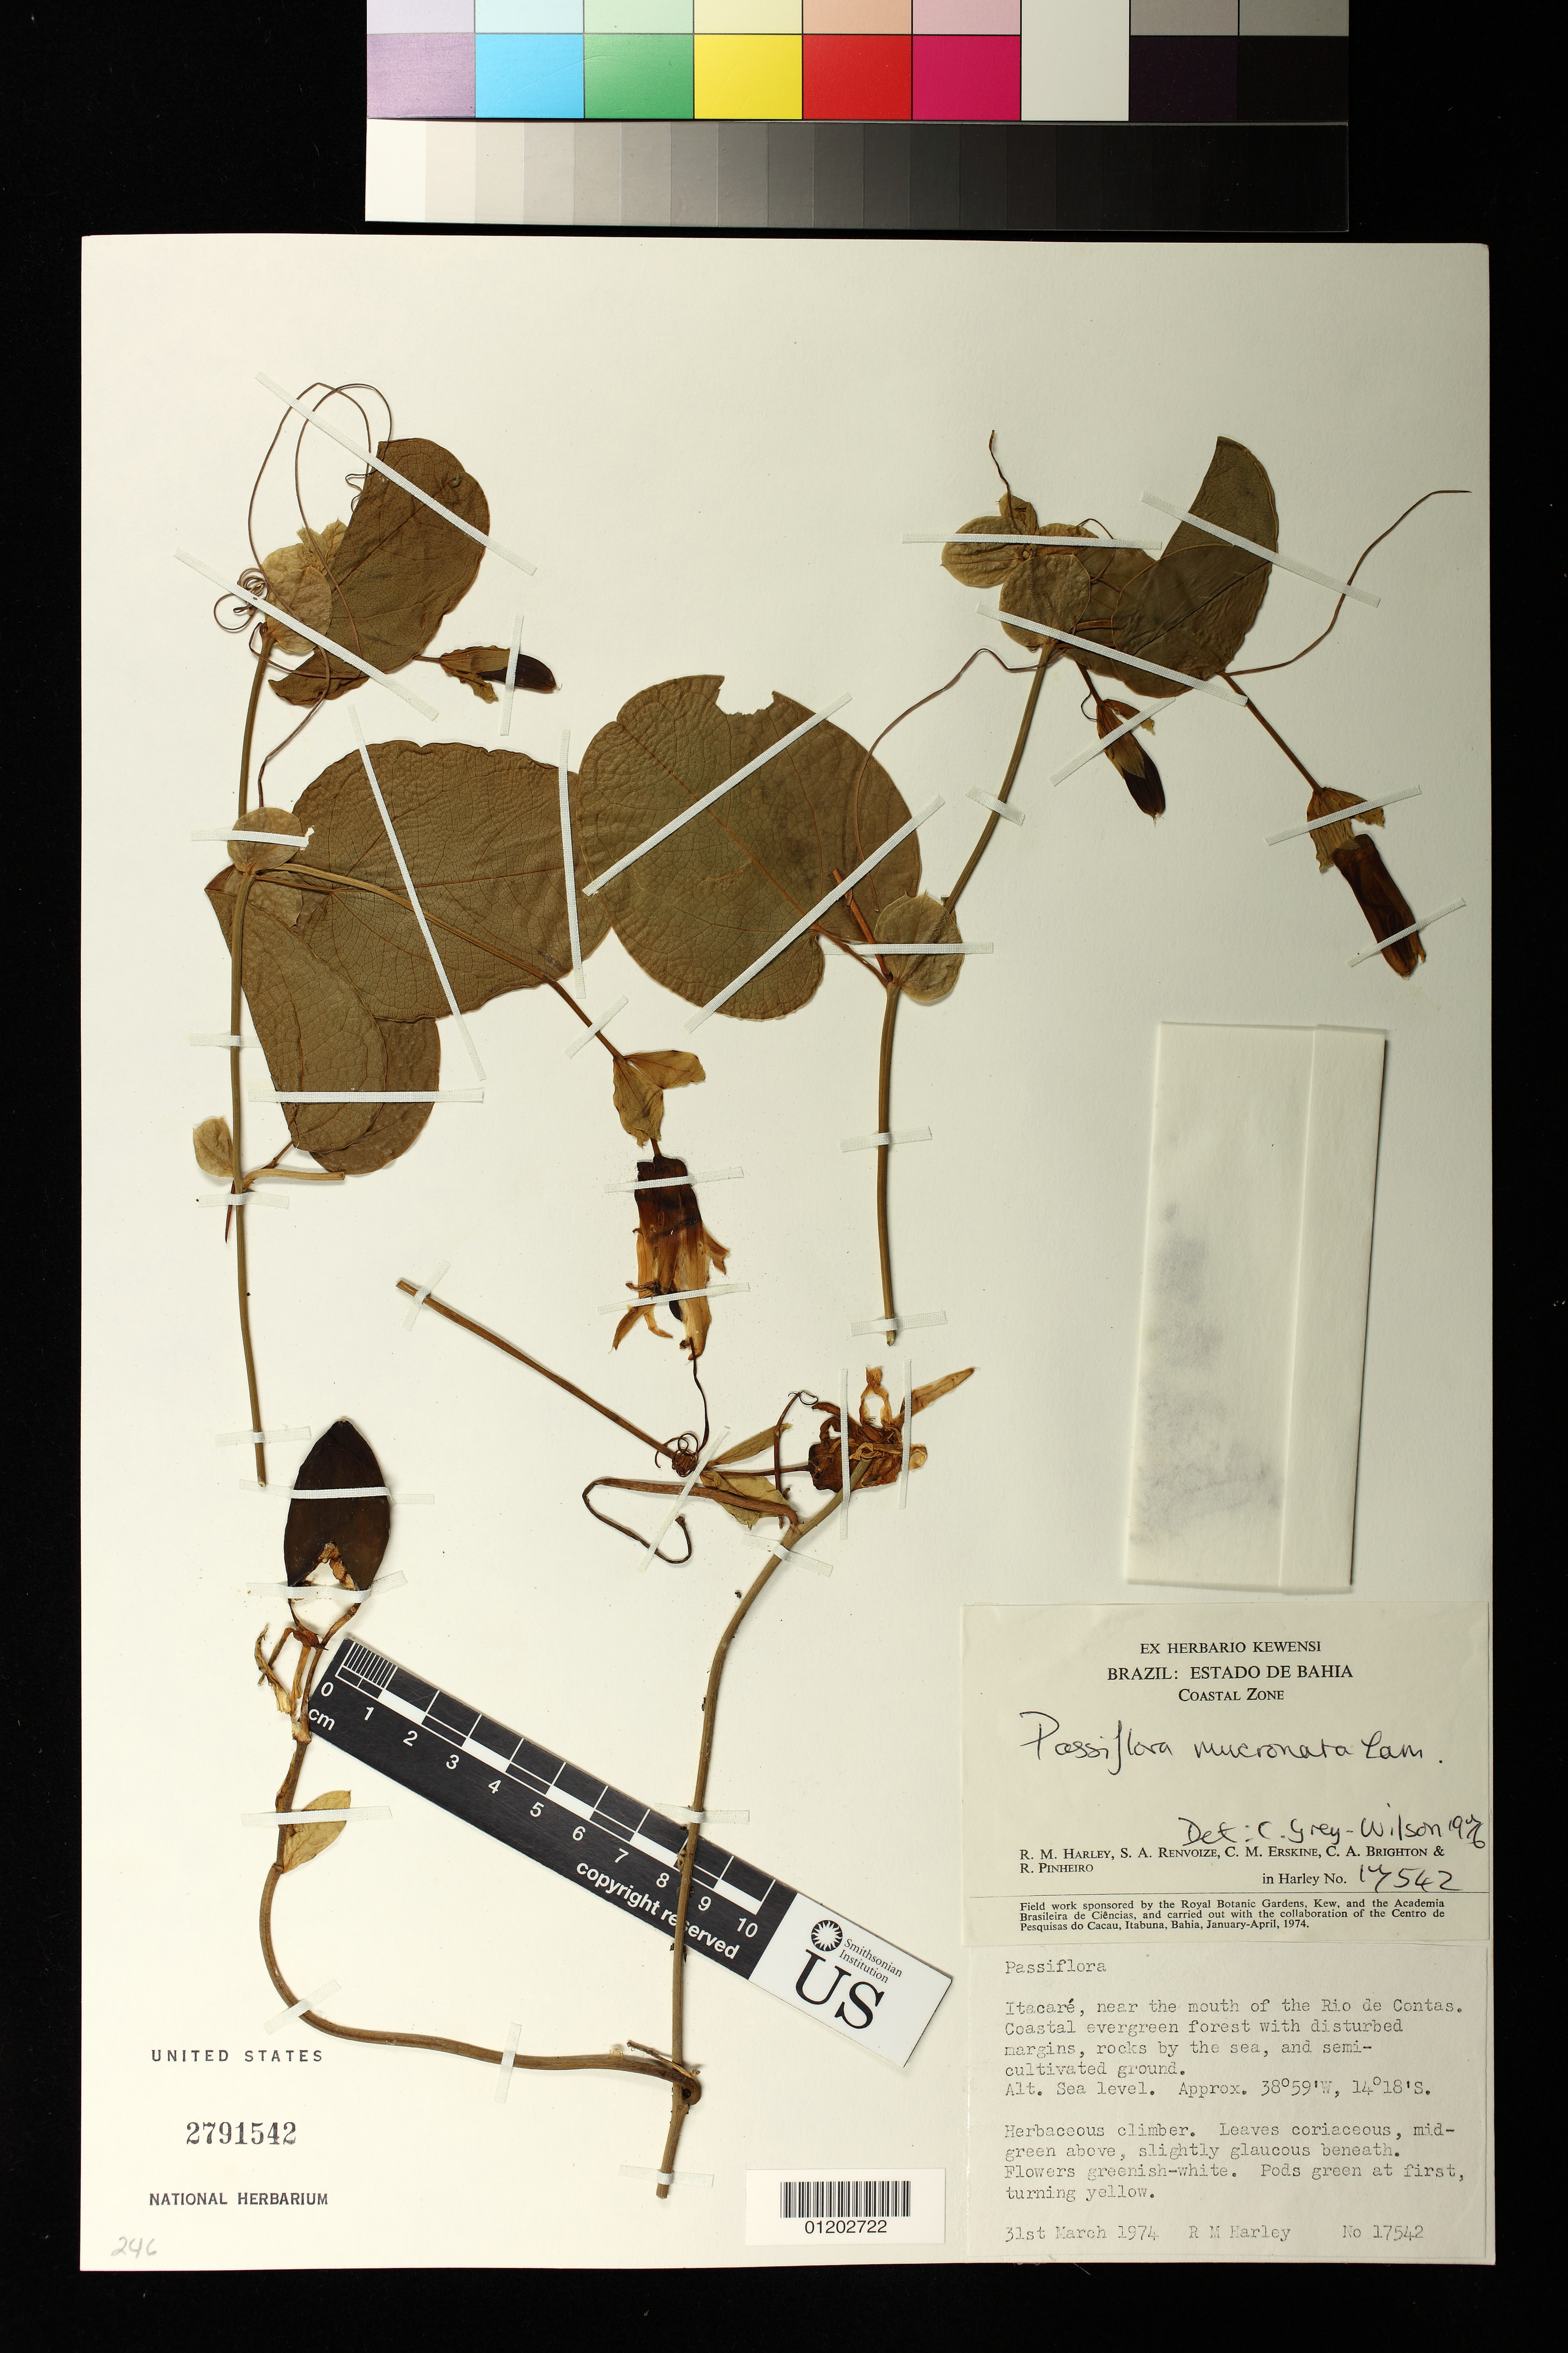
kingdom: Plantae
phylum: Tracheophyta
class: Magnoliopsida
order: Malpighiales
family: Passifloraceae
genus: Passiflora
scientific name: Passiflora mucronata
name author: Sessé & Moc.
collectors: R. M. Harley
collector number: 17542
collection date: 1974-03-31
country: Brazil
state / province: Bahia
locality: Itacare, near the mouth of the Rio de Contas.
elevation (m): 0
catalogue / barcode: US 2791542